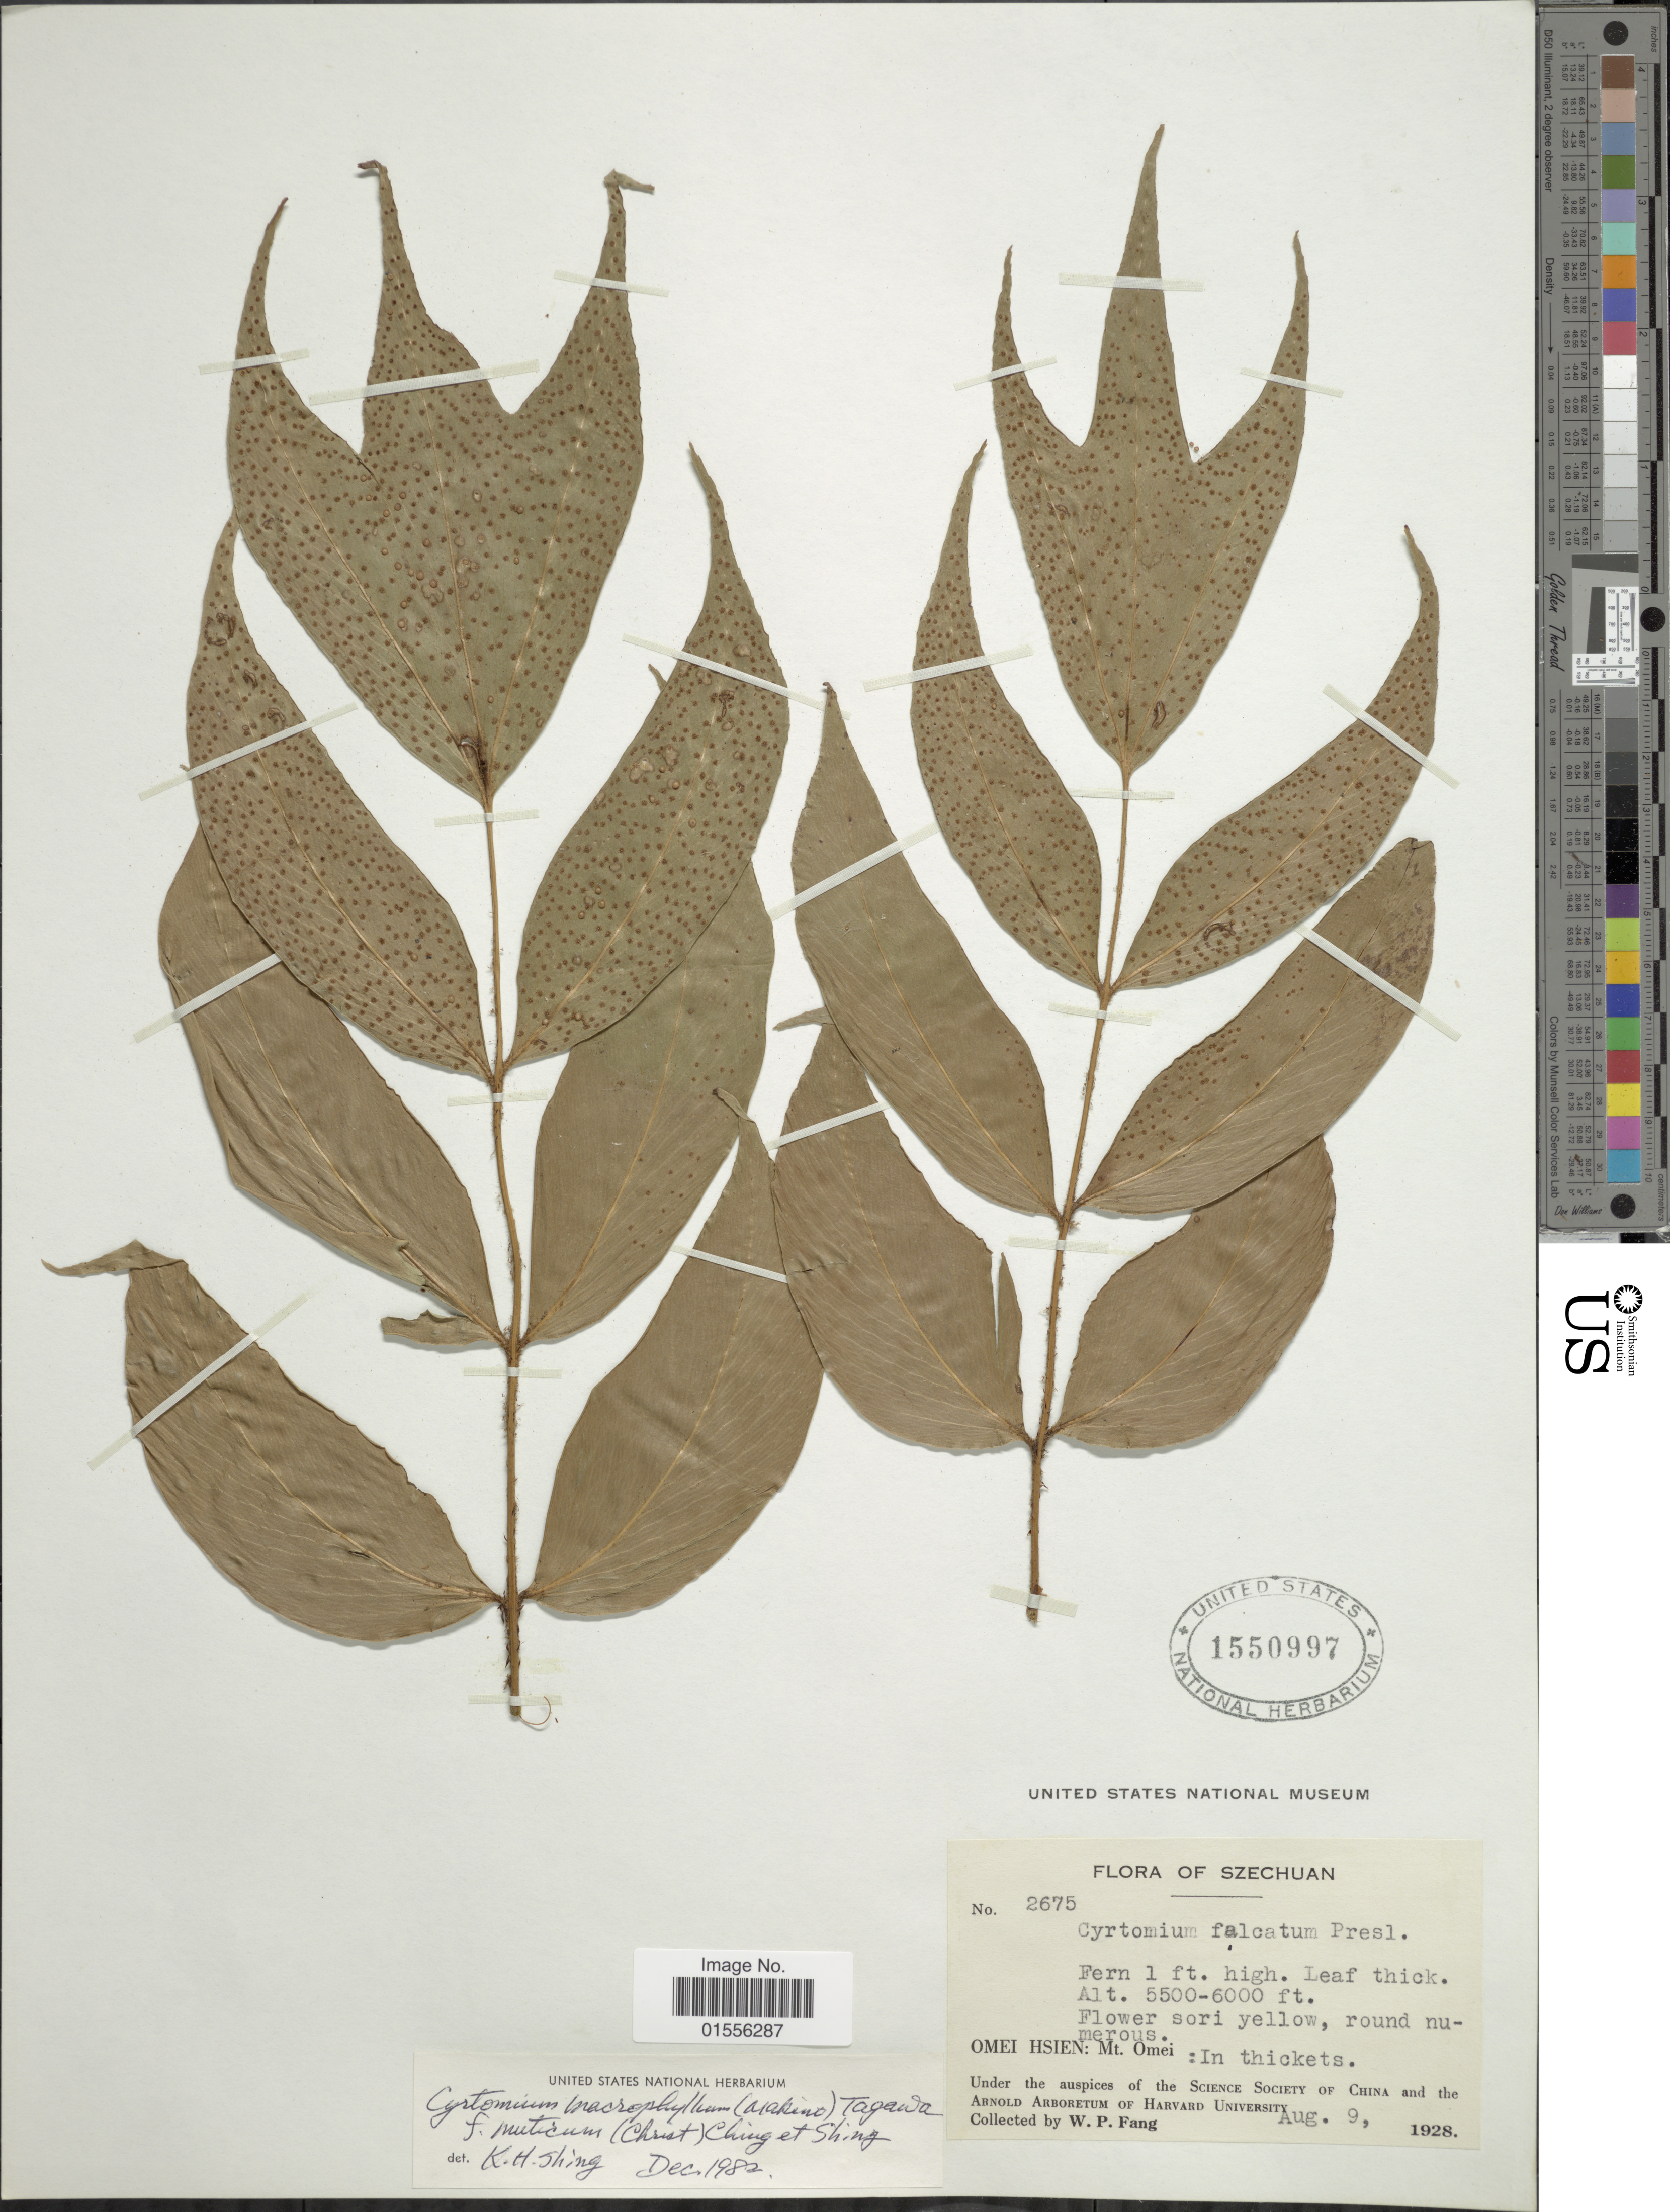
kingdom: Plantae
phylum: Tracheophyta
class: Polypodiopsida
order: Polypodiales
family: Dryopteridaceae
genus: Cyrtomium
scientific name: Cyrtomium macrophyllum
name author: (Makino) Tagawa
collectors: W. P. Fang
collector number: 2675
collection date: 1928-08-09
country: China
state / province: Sichuan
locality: Szechuan, Omei Hsien: Mt Omei: In thickets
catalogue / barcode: US 1550997